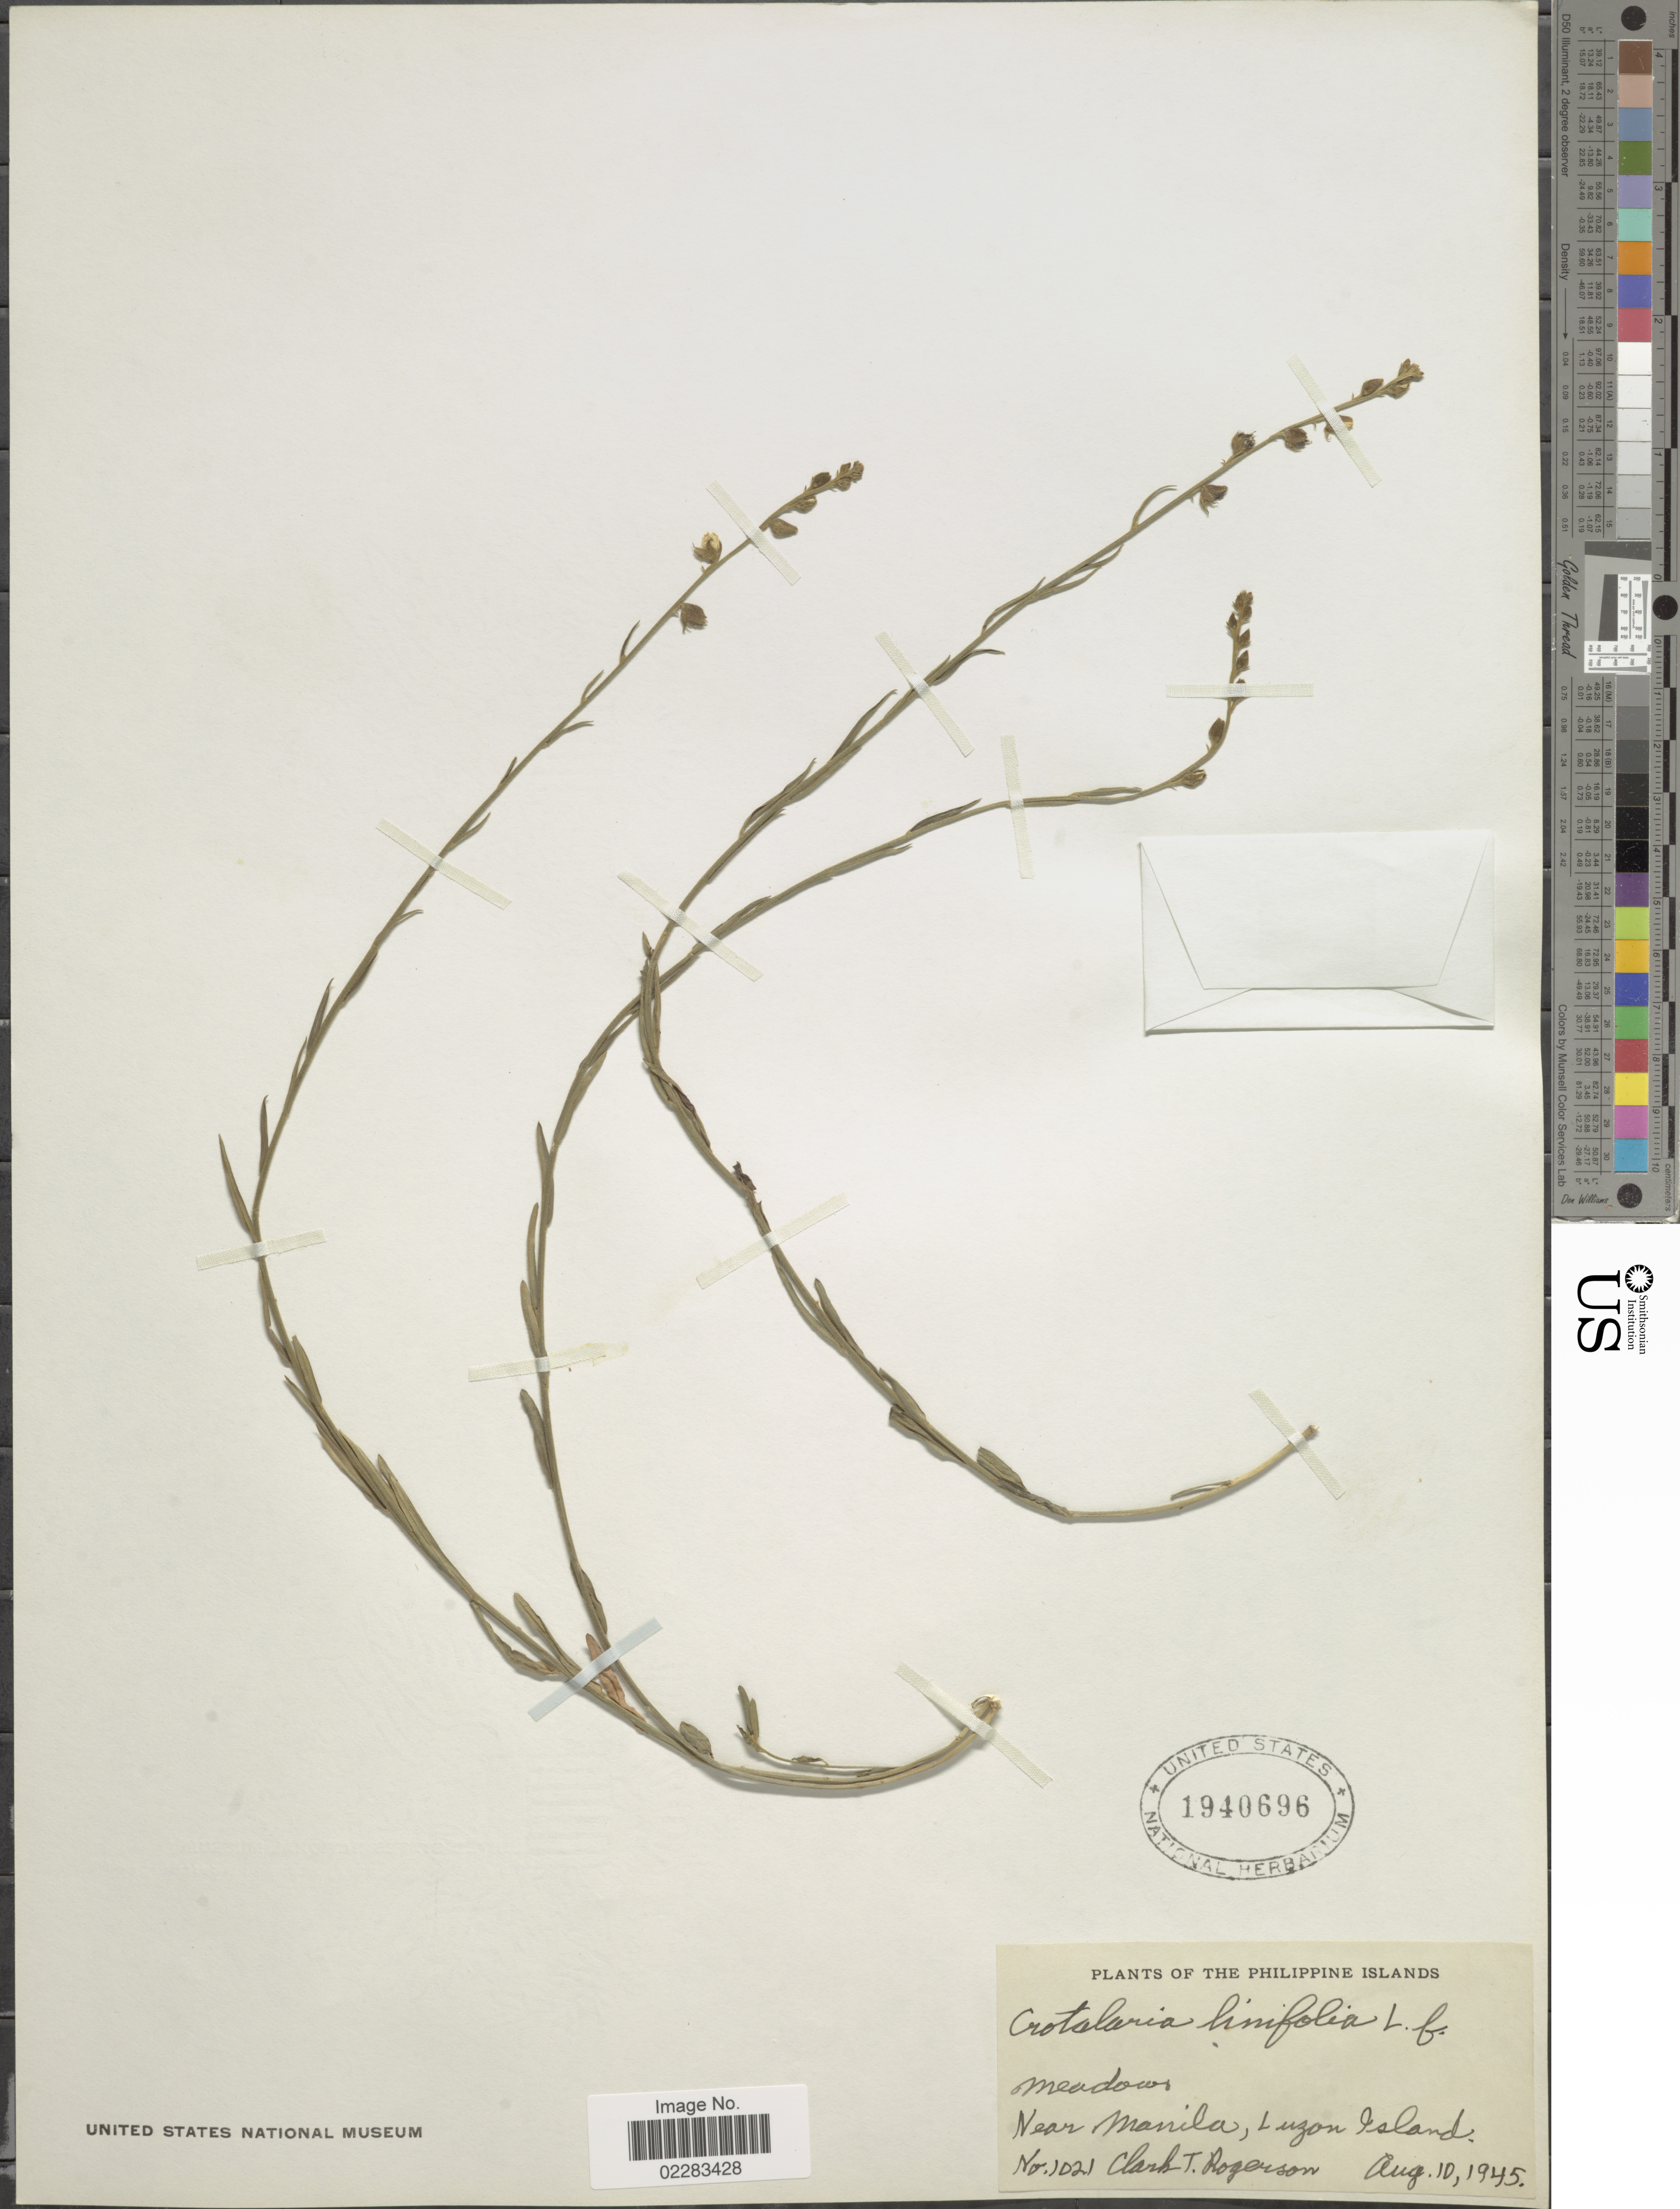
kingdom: Plantae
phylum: Tracheophyta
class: Magnoliopsida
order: Fabales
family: Fabaceae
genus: Crotalaria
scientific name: Crotalaria linifolia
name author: L. f.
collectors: C. Rogerson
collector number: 1021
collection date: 1945-08-10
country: Philippines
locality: The Philippine Islands, meadows, Near Manila, Luzon Island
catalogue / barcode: US 1940696